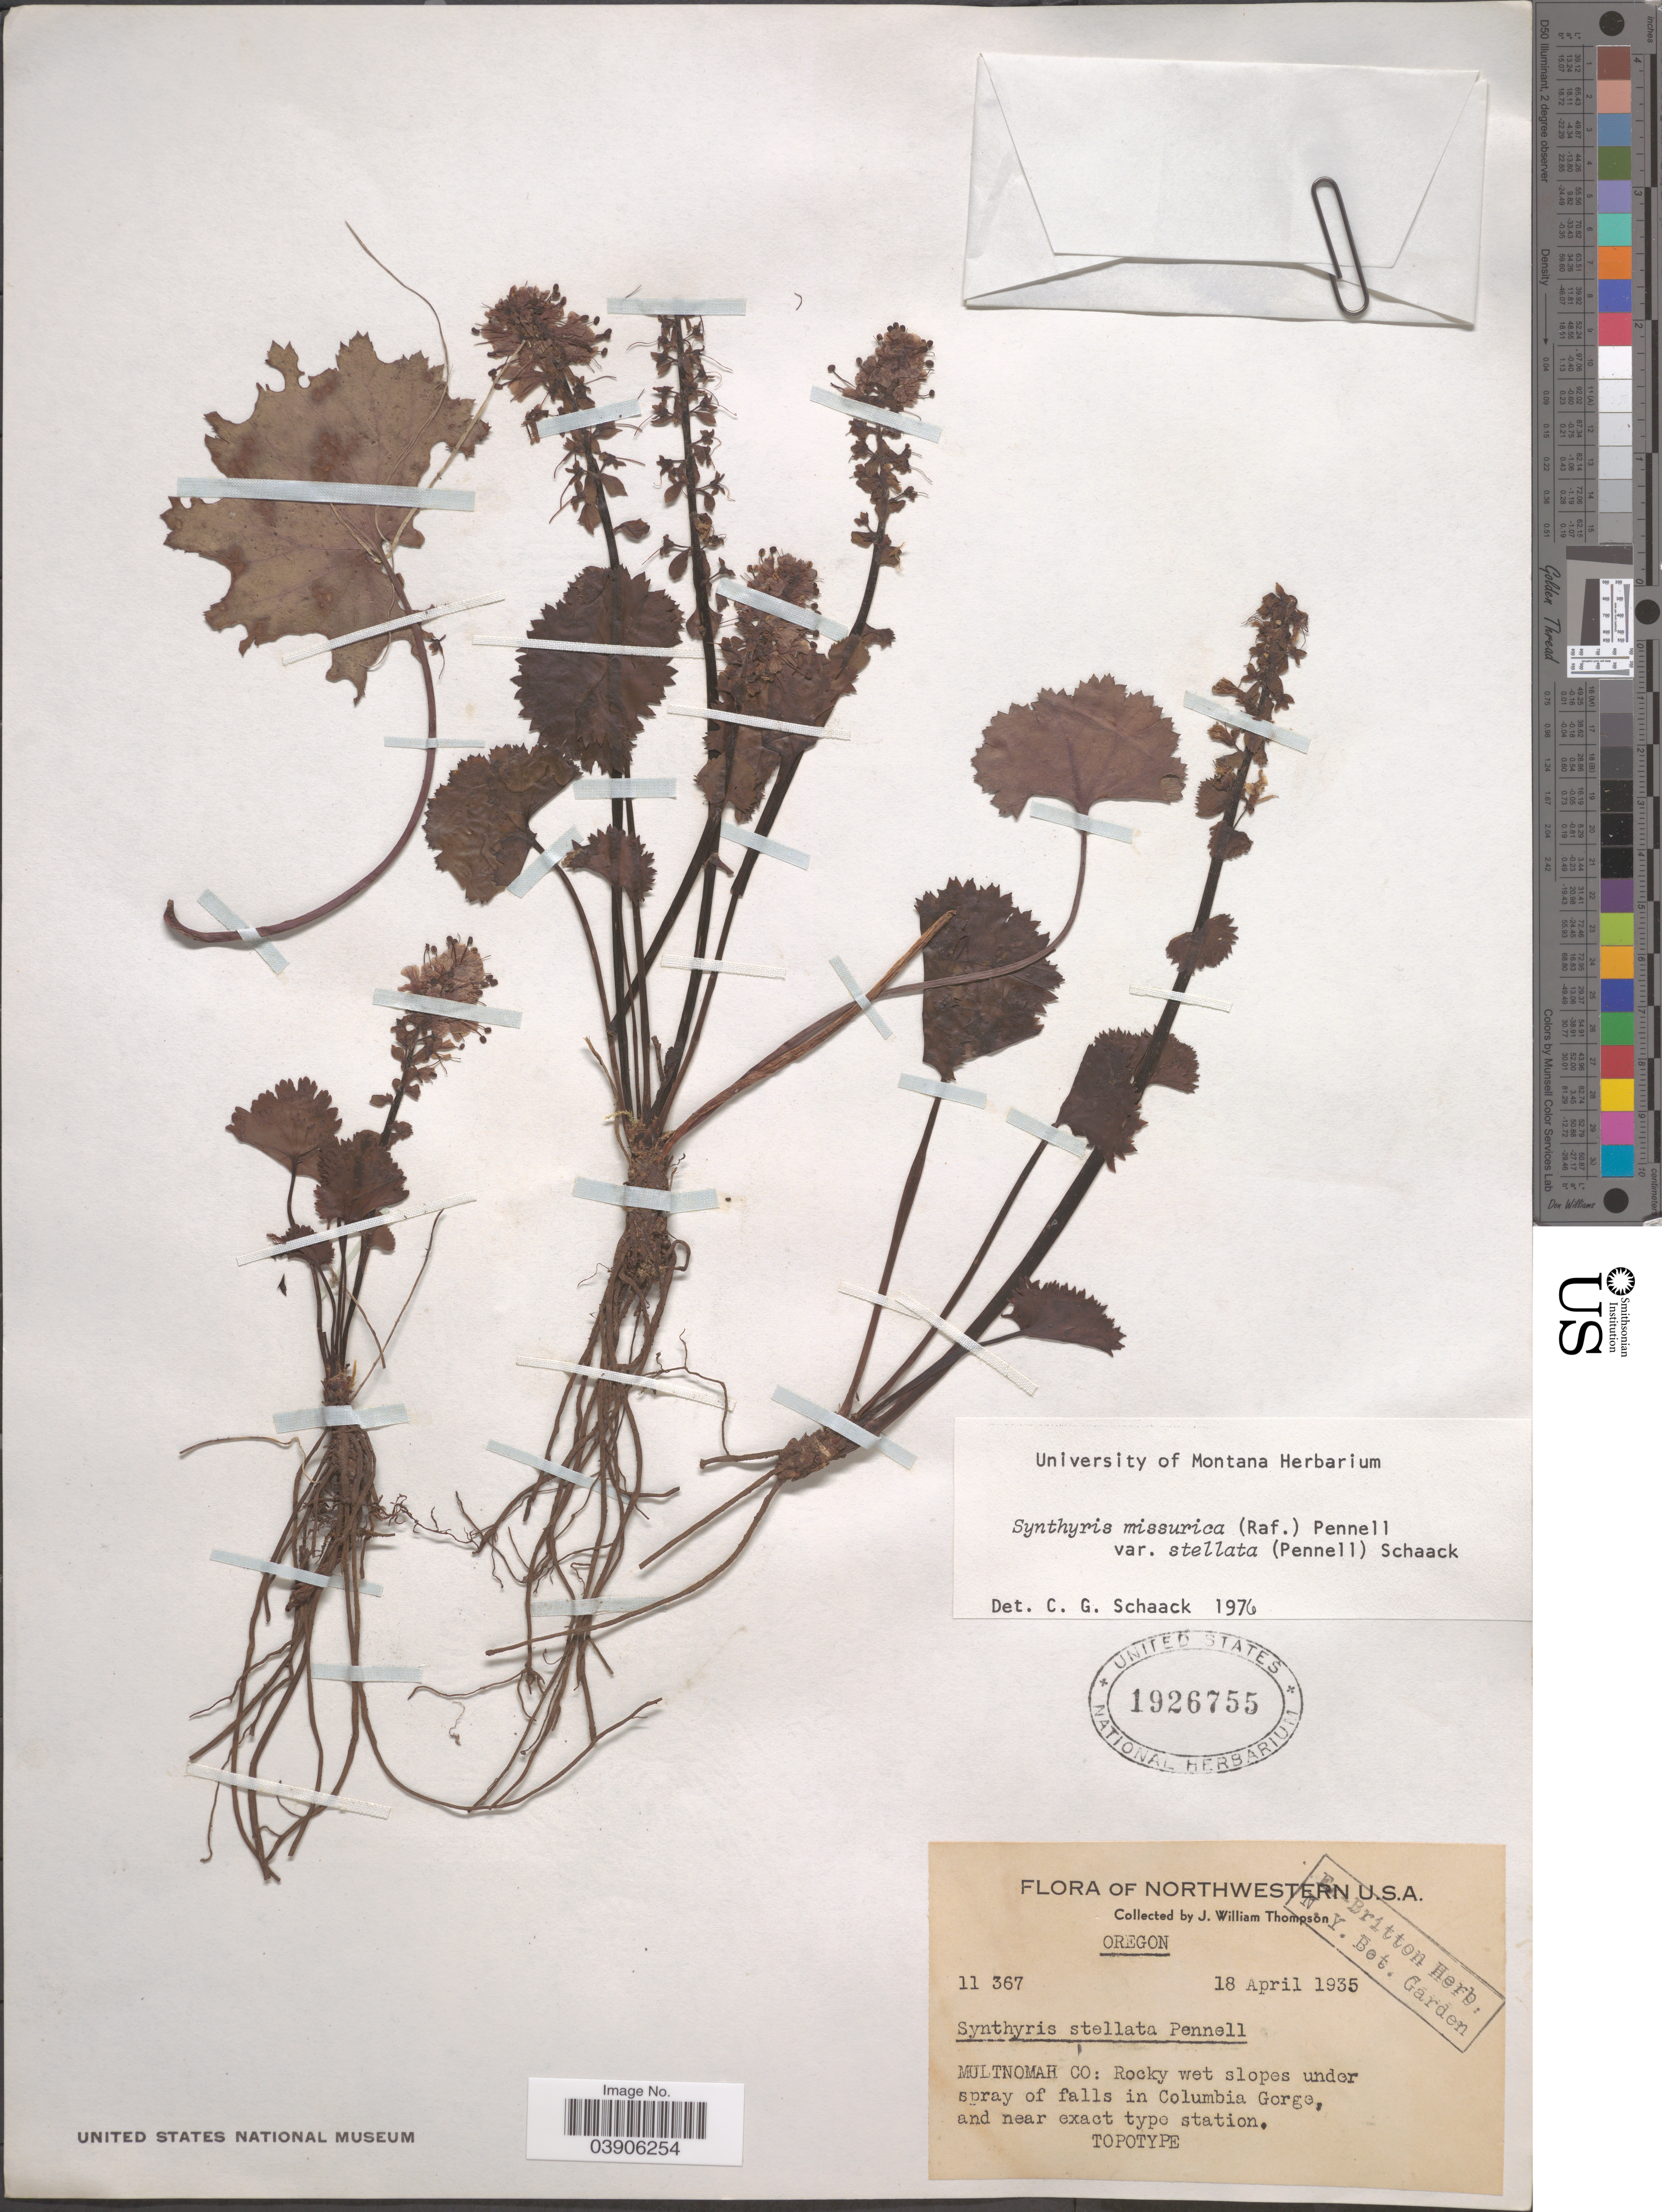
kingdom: Plantae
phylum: Tracheophyta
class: Magnoliopsida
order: Lamiales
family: Plantaginaceae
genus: Synthyris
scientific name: Synthyris missurica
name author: (Raf.) Pennell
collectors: J. W. Thompson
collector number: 11367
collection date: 1935-04-18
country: United States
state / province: Oregon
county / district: Multnomah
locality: Northwestern U.S.A. Multnomah Co: Rocky wet slopes under spray of falls in Columbia Gorge.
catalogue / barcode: US 1926755